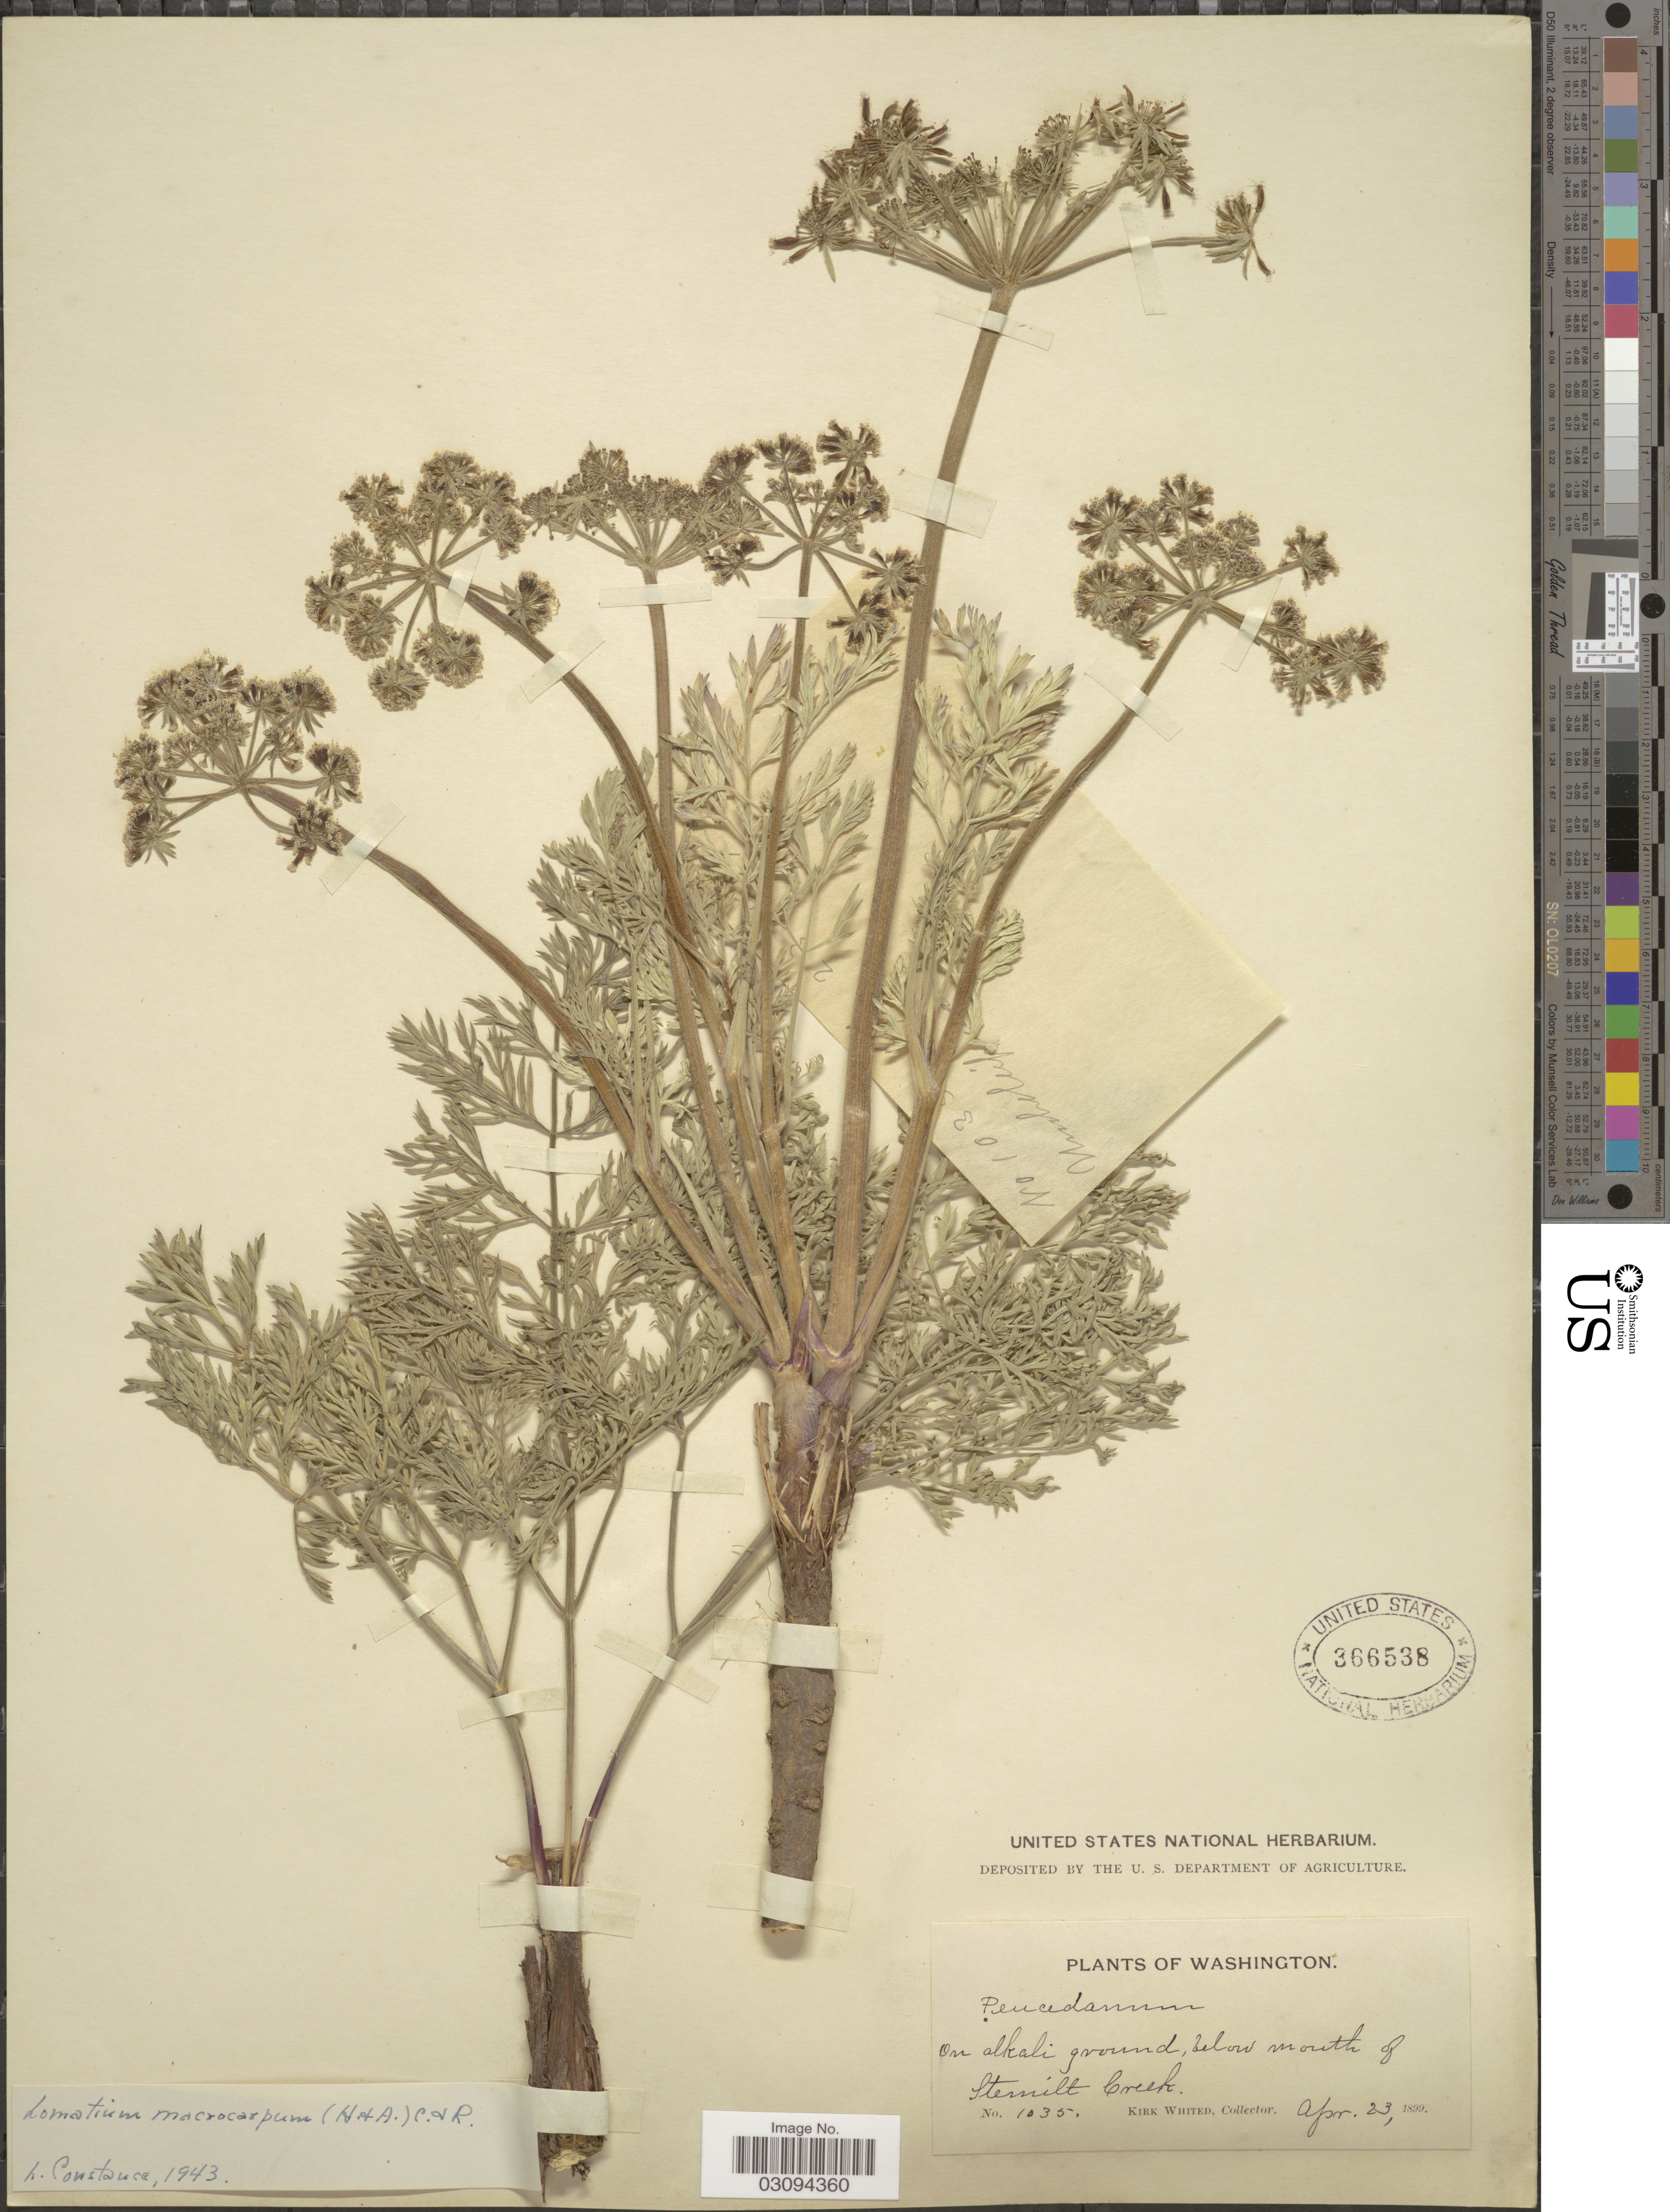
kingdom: Plantae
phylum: Tracheophyta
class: Magnoliopsida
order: Apiales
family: Apiaceae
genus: Lomatium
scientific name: Lomatium macrocarpum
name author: (Hook. et al.) J.M. Coult. & Rose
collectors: K. Whited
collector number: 1035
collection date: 1899-04-23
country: United States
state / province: Washington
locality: On alkali ground, below mouth of Stemilt Creek.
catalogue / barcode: US 366538